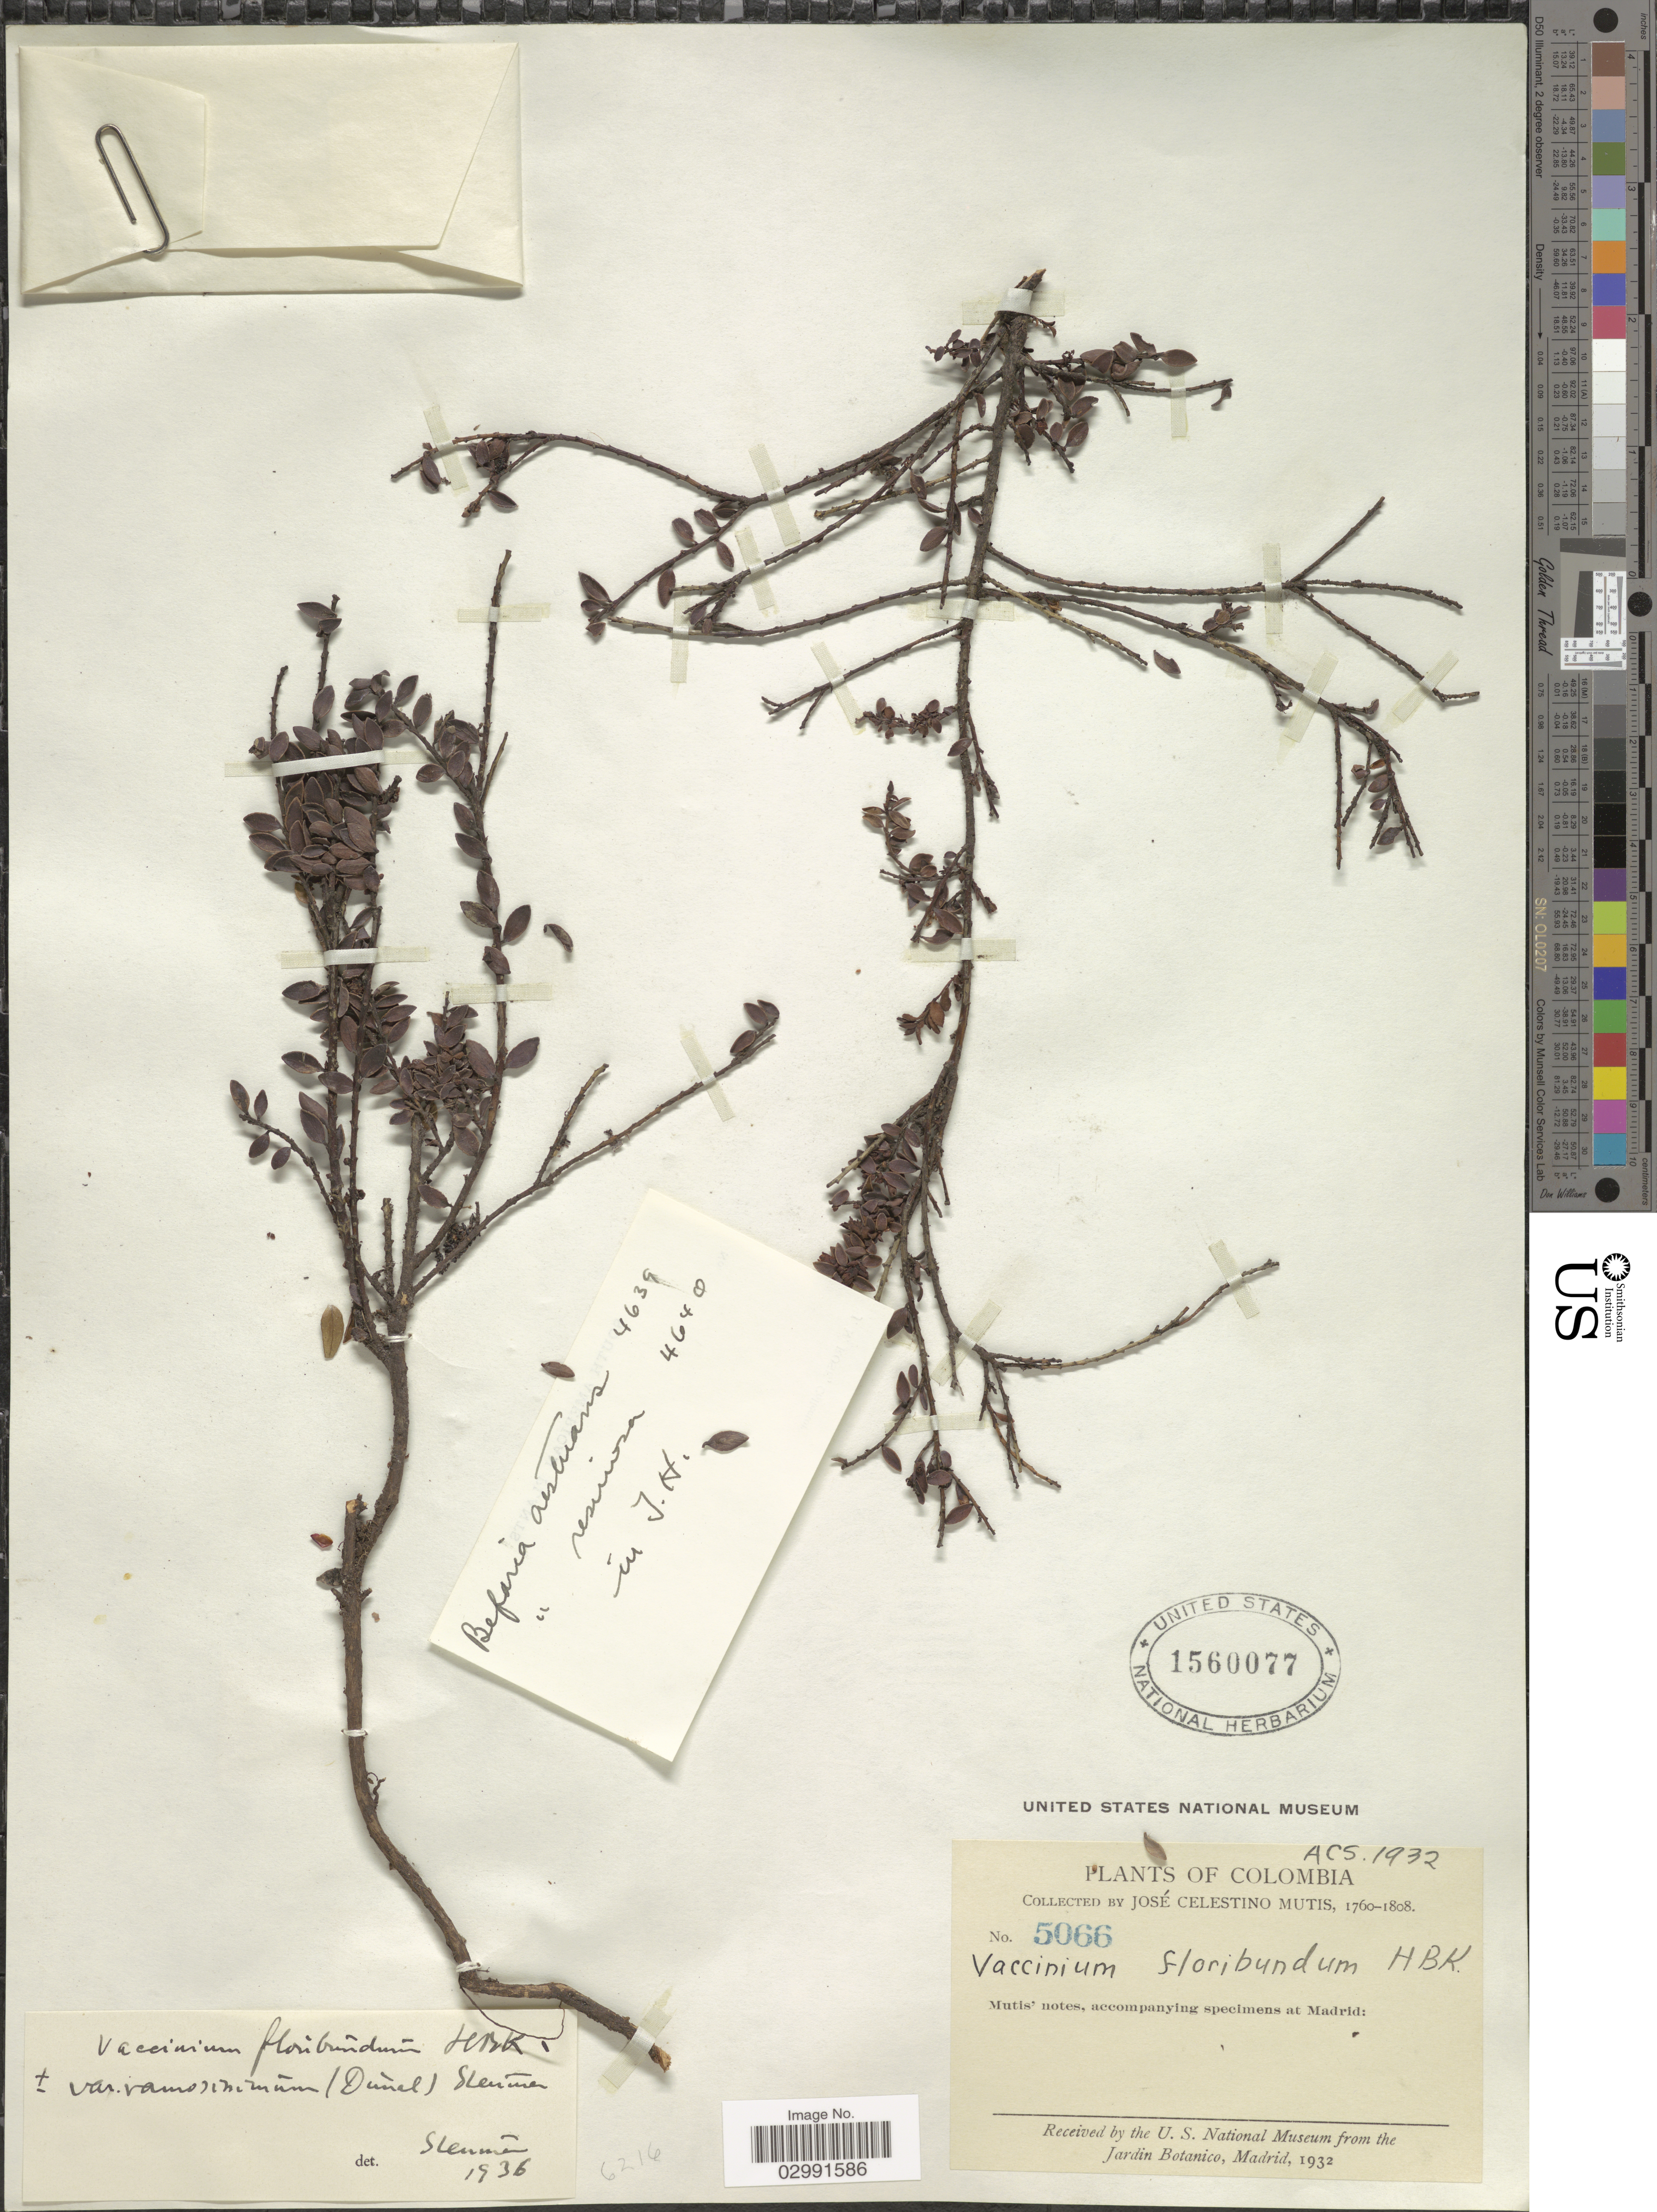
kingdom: Plantae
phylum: Tracheophyta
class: Magnoliopsida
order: Ericales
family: Ericaceae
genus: Vaccinium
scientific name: Vaccinium floribundum var. ramosissimum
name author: Kunth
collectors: J. C. B. Mutis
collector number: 5066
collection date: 1760/1808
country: Colombia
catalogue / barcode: US 1560077